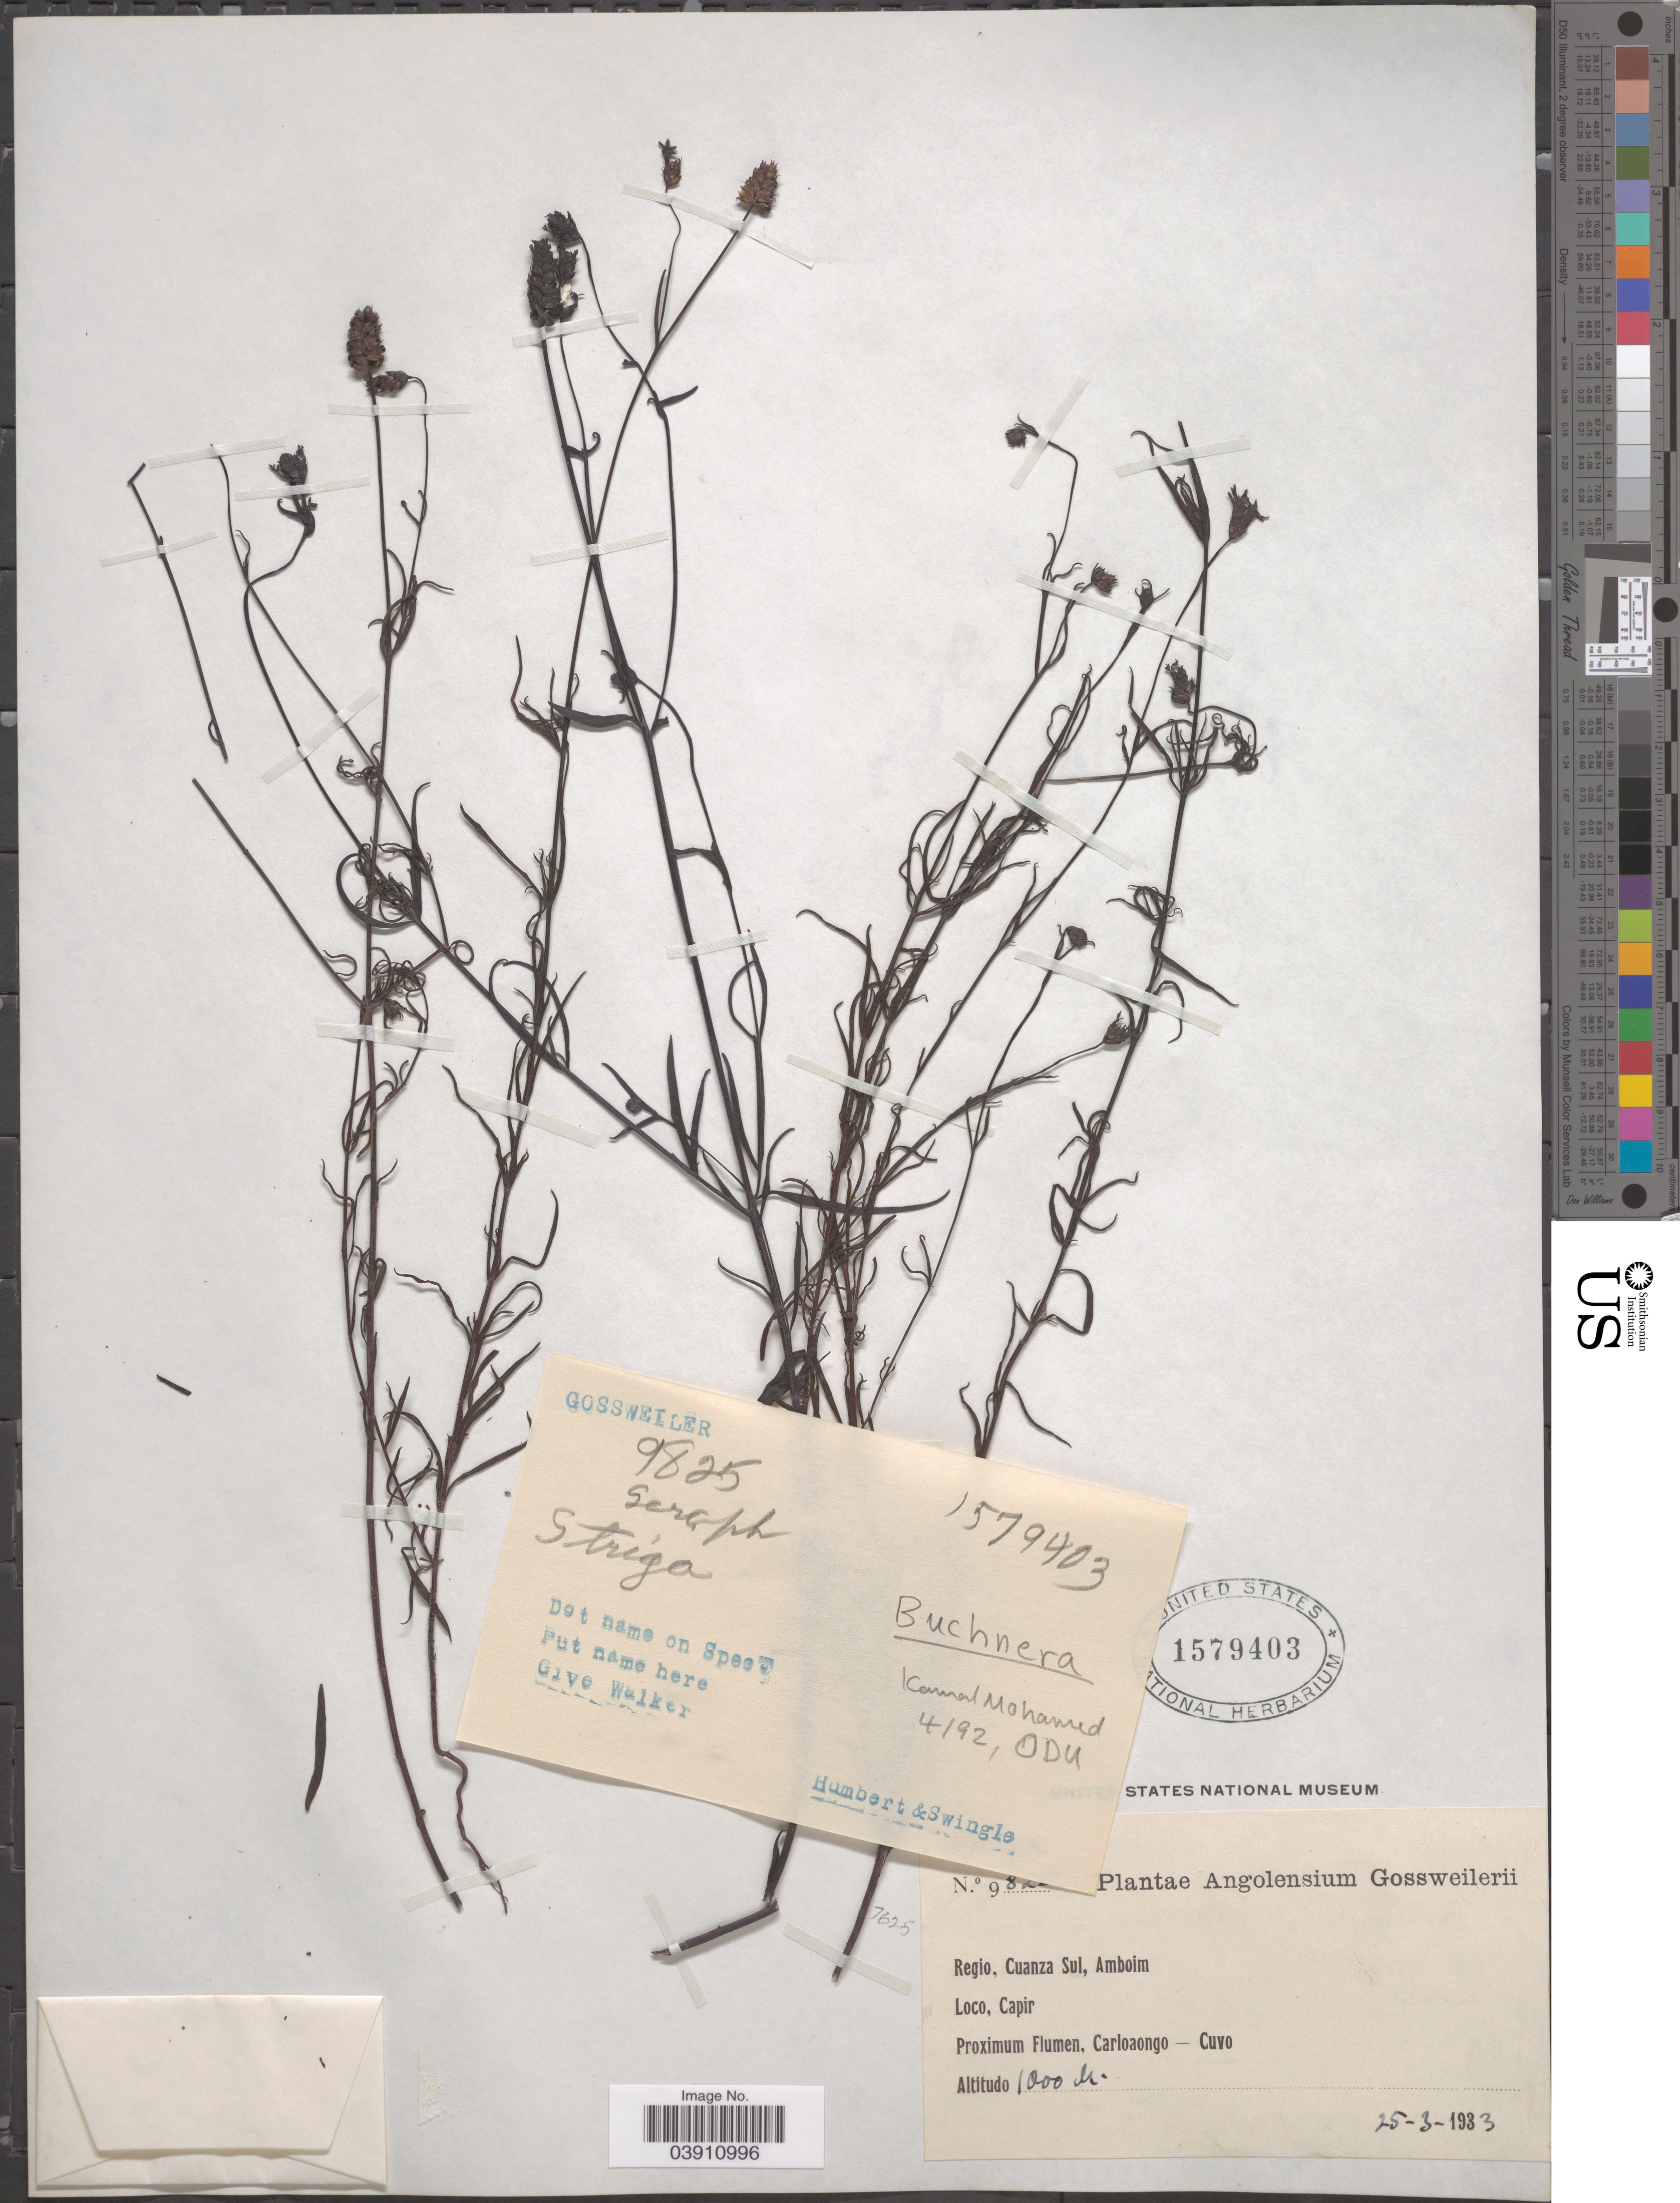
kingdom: Plantae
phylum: Tracheophyta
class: Magnoliopsida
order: Lamiales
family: Orobanchaceae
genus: Striga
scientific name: Striga sp.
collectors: -. Gossweiler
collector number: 9825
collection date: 1933-03-25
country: Angola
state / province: Cuanza Sul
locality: Regio, Cuanza Sul, Amboim. Capir. Proximum Flumen, Carloaongo - Cuvo.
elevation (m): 1800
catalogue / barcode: US 1579403